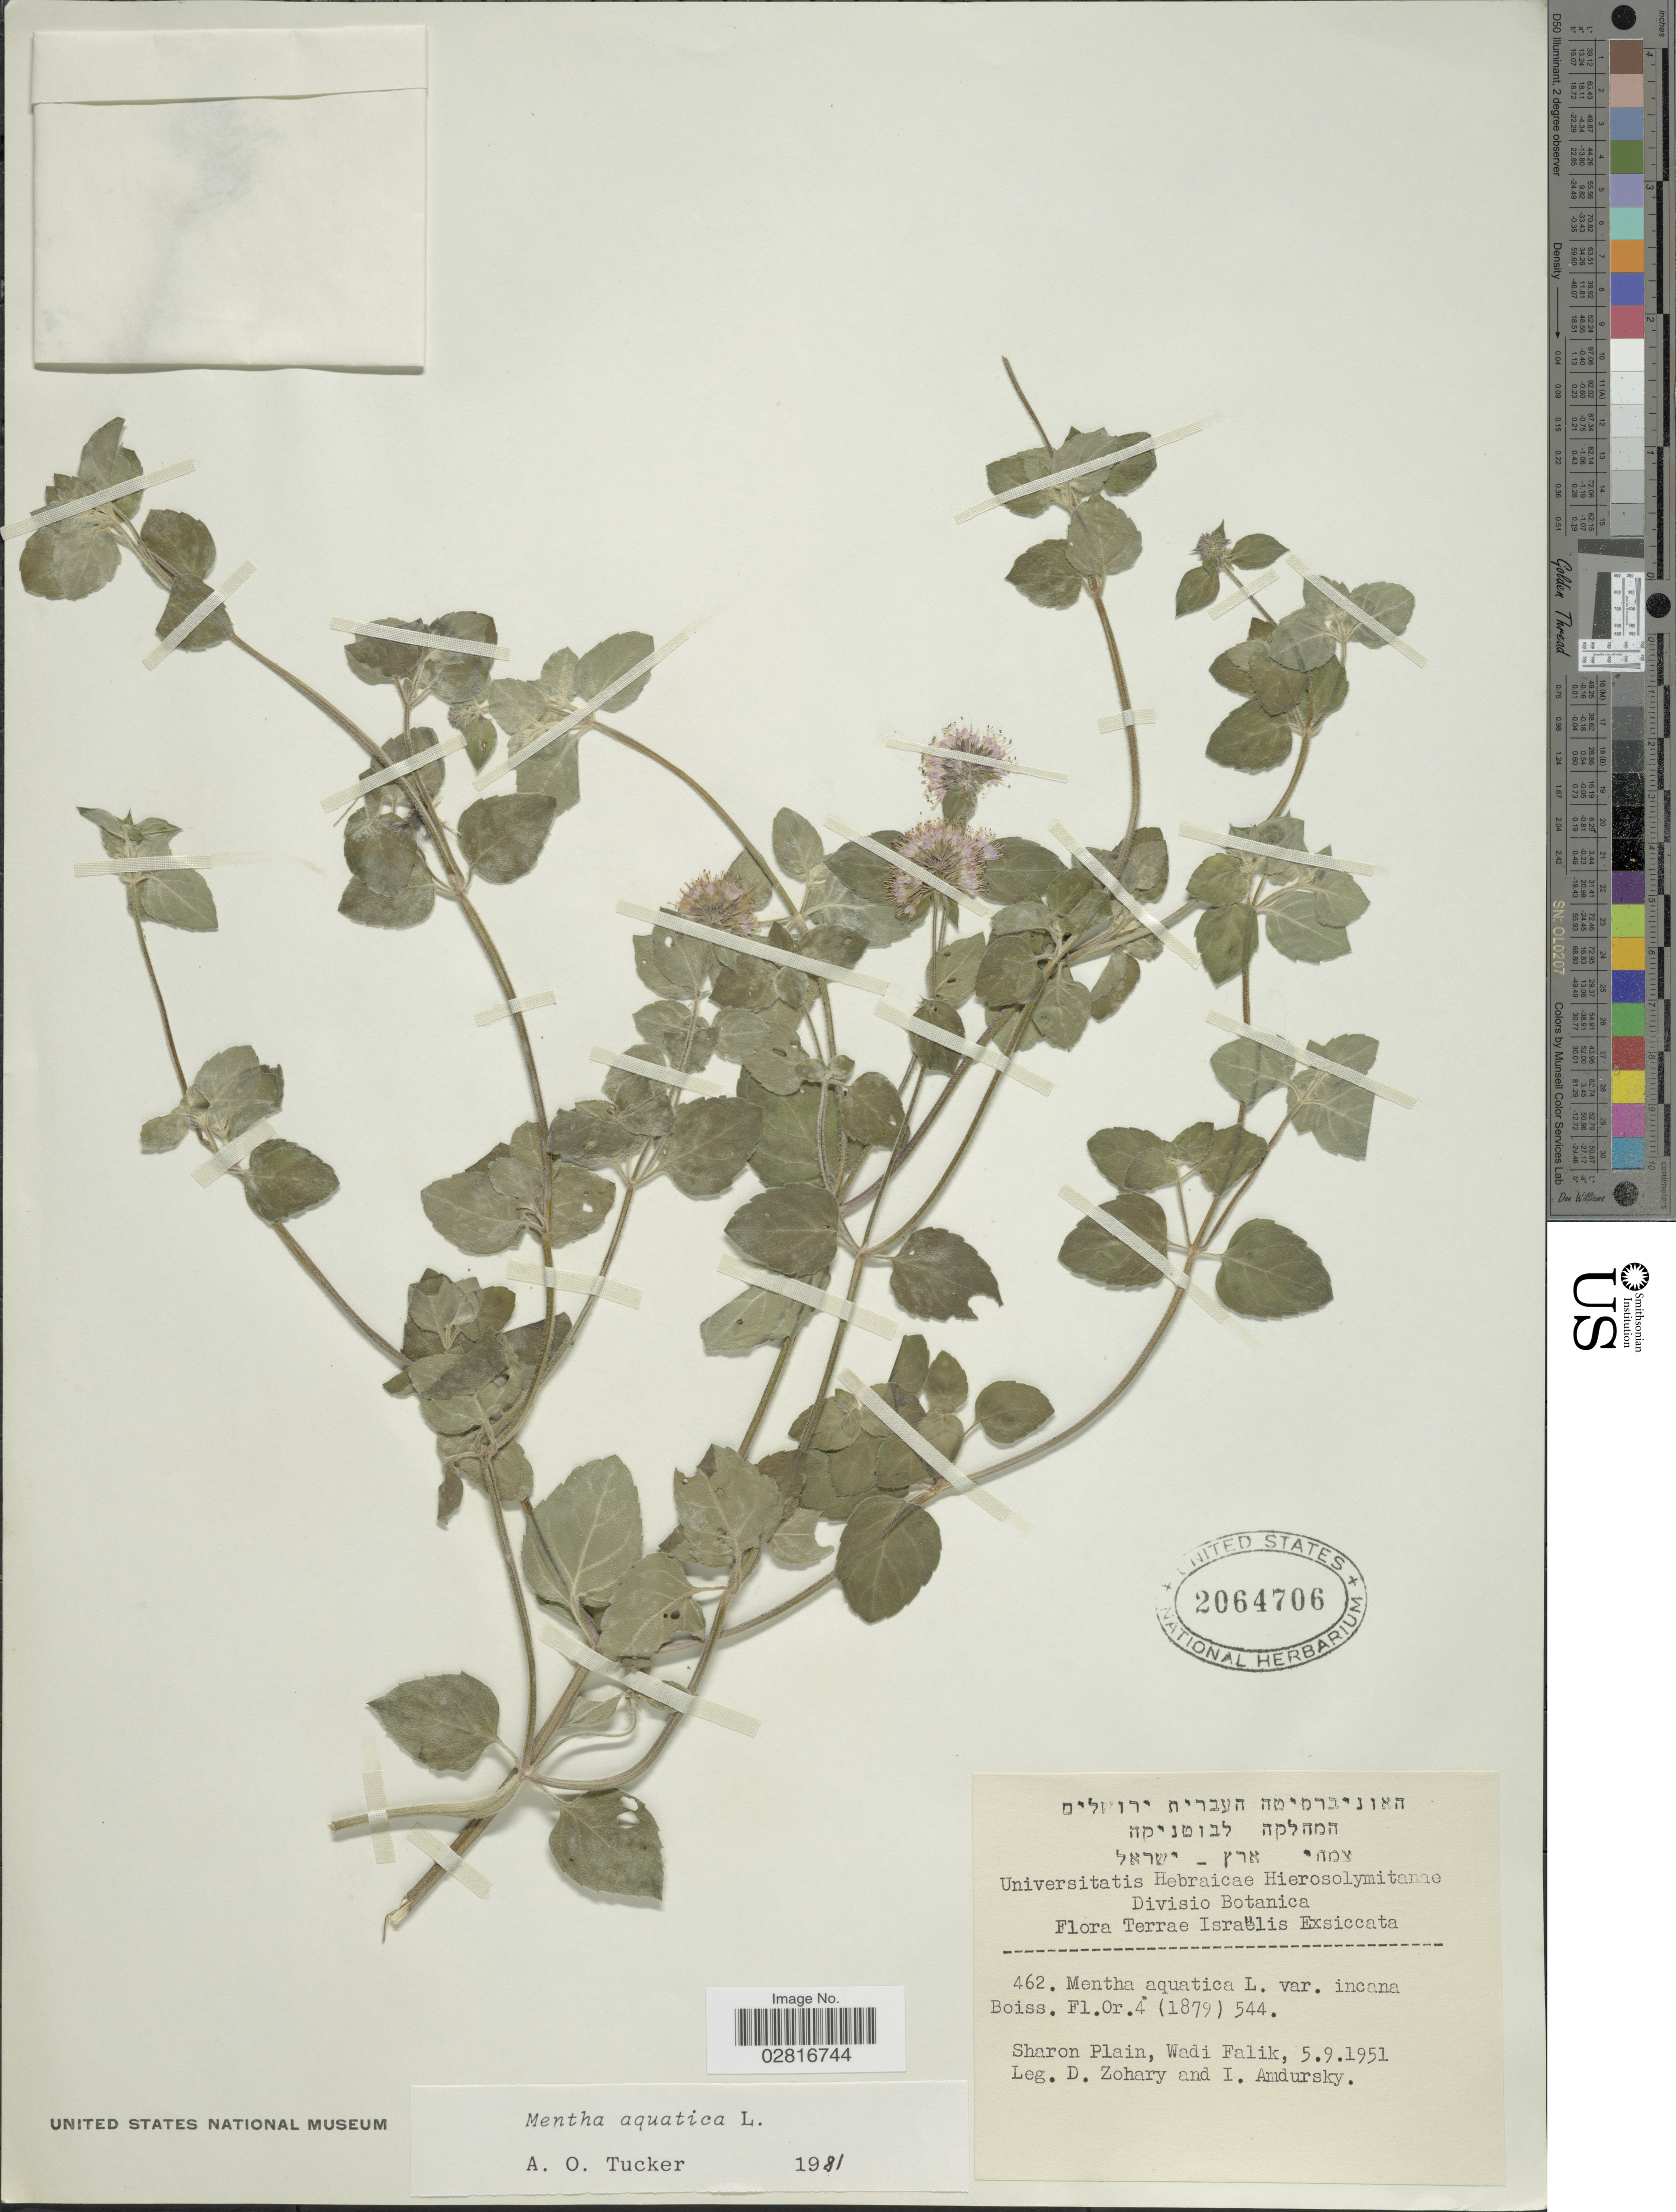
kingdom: Plantae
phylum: Tracheophyta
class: Magnoliopsida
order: Lamiales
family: Lamiaceae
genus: Mentha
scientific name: Mentha aquatica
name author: L.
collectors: D. Zohary & I. Amdursky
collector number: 462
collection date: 1951-09-05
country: Israel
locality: Terrae Israëlis. Sharon Plain, Wadi Falik.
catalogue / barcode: US 2064706